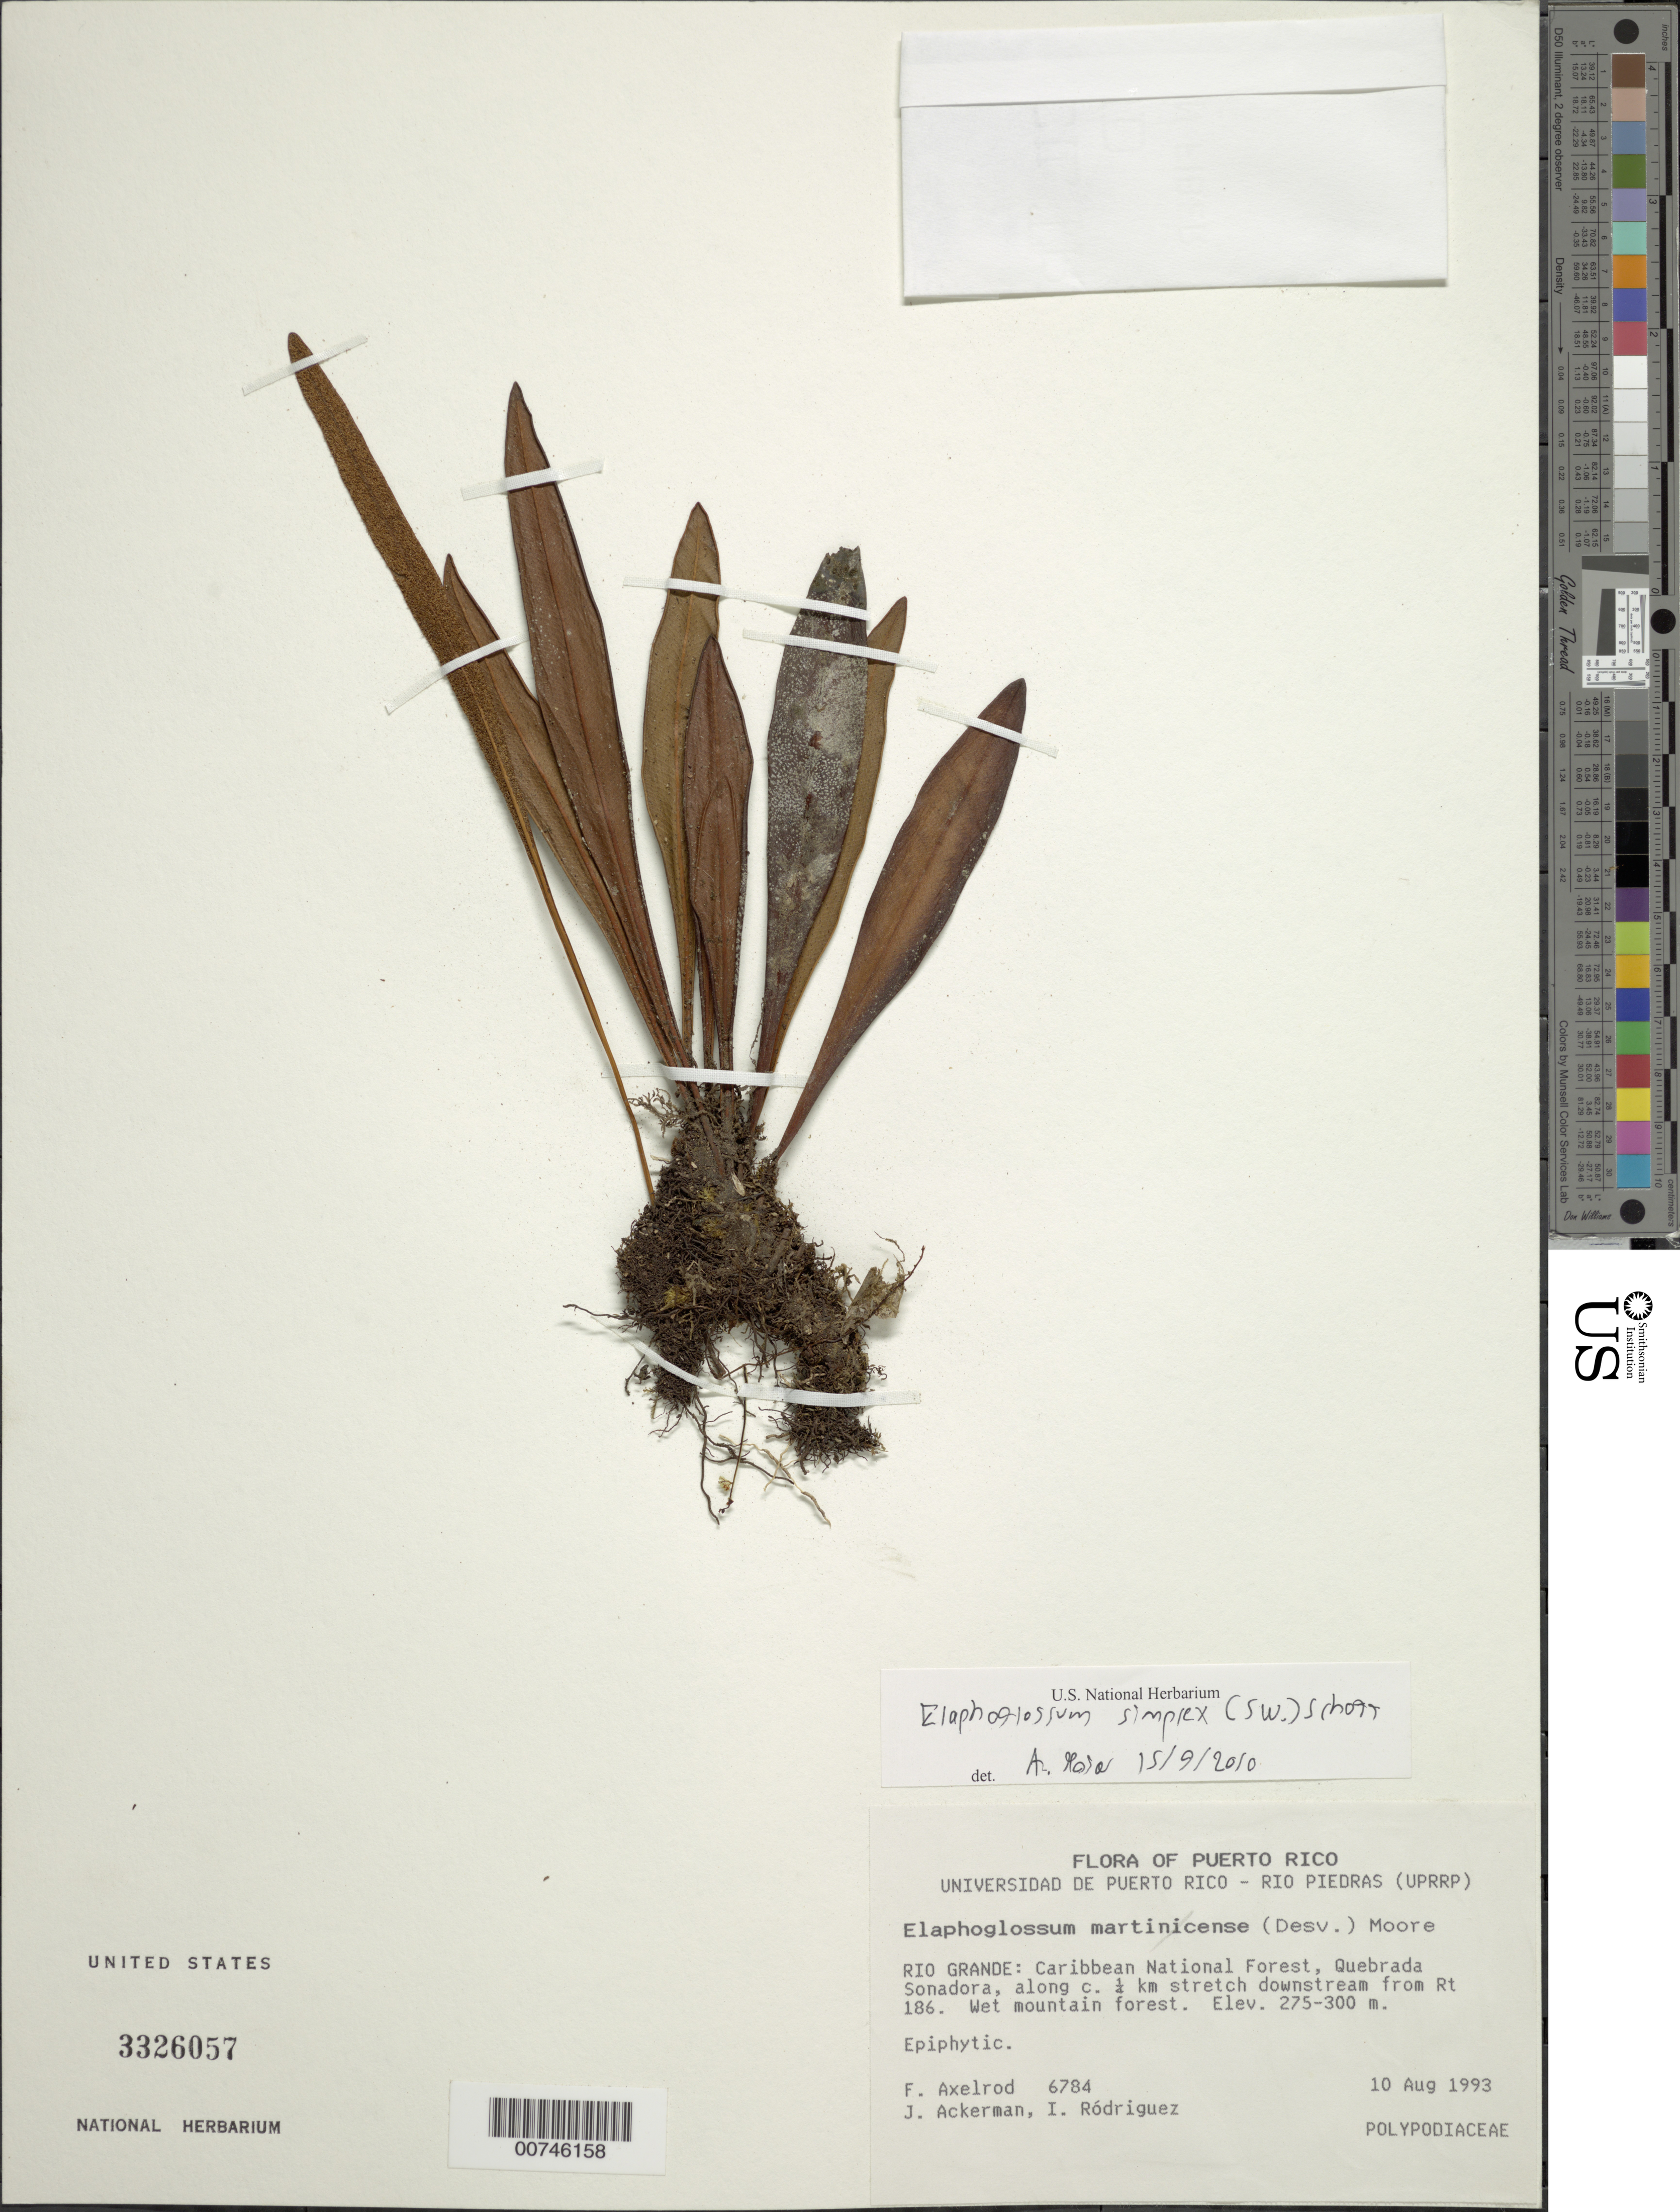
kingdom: Plantae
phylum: Tracheophyta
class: Polypodiopsida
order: Polypodiales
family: Dryopteridaceae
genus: Elaphoglossum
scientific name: Elaphoglossum simplex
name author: (Sw.) Schott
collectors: F. S. Axelrod, J. Ackerman & I. Rodríguez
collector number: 6784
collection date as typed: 10 Aug 1993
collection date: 1993-08-10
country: Puerto Rico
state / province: Río Grande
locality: Rio Grande: Caribbean National Forest, Quebrada Sonadora, along c. 1/4 km stretch downstream from Rt 186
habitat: Wet mountain forest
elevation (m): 275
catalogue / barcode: US 3326057